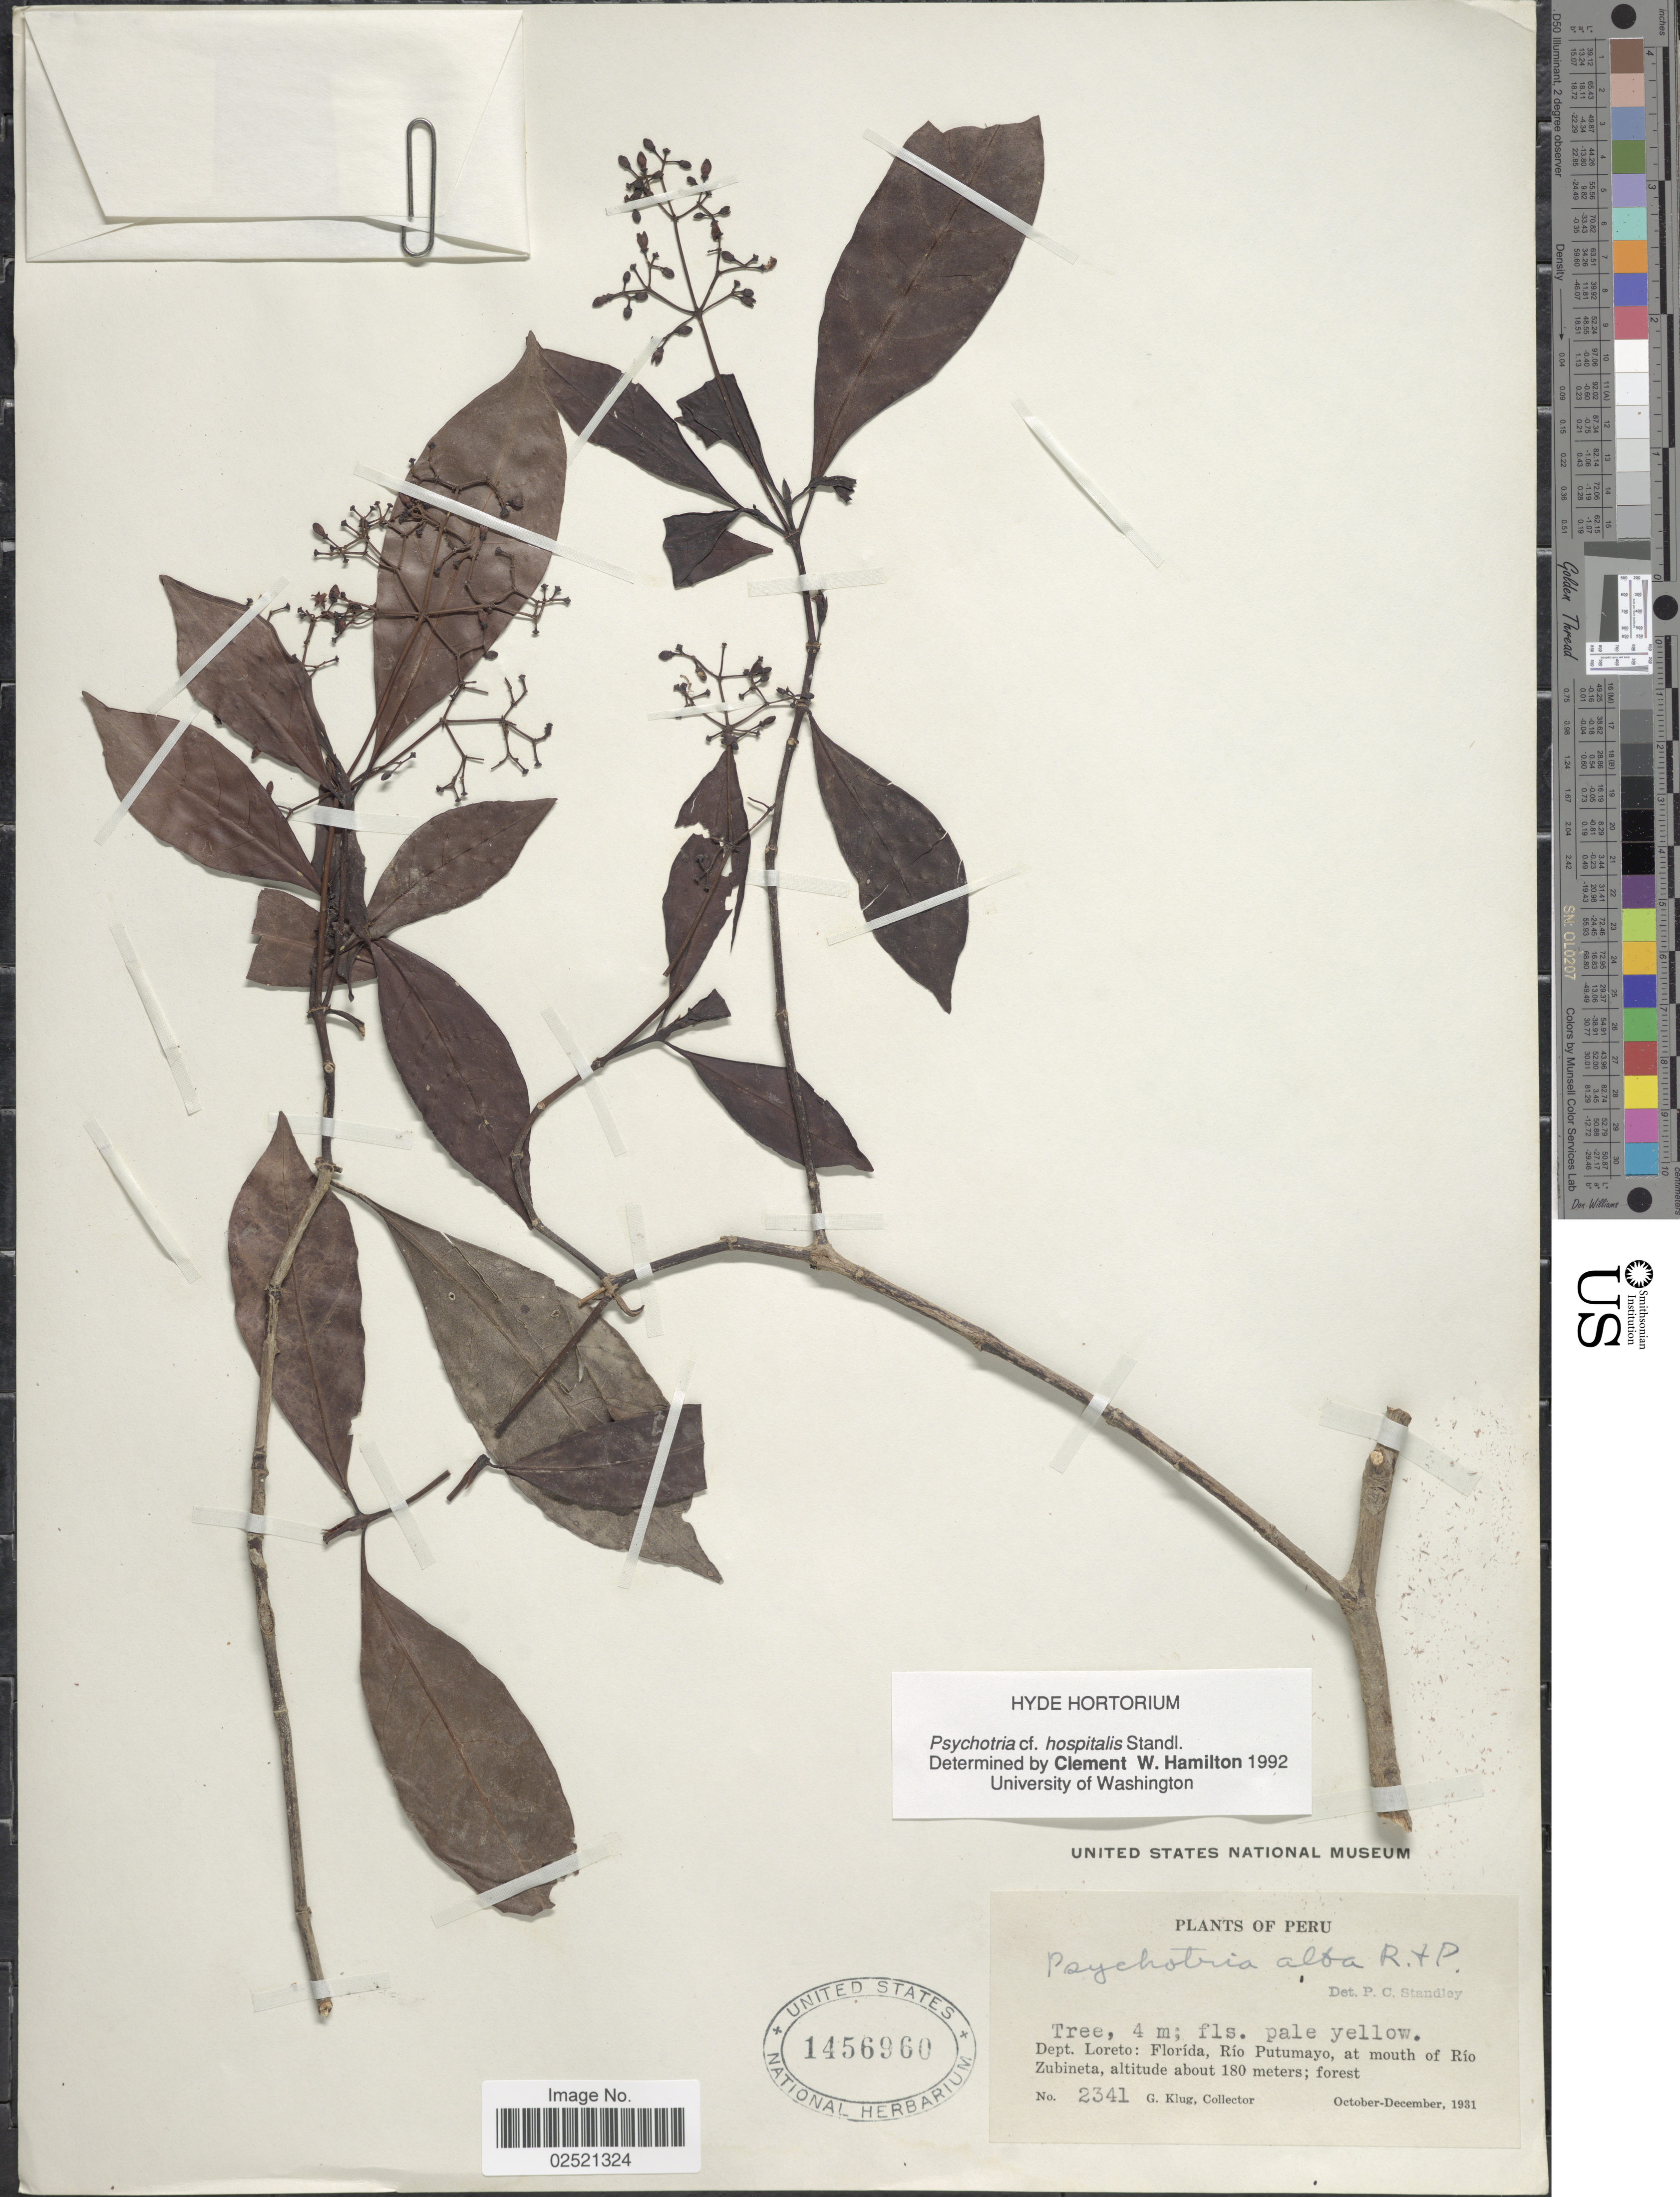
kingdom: Plantae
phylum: Tracheophyta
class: Magnoliopsida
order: Gentianales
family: Rubiaceae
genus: Psychotria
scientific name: Psychotria hospitalis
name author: Standl.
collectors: G. Klug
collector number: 2341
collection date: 1931-10/1931-12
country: Peru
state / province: Loreto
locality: Florida, Rio Putumayo, at mouth of Rio Zubineta.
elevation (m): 180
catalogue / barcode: US 1456960